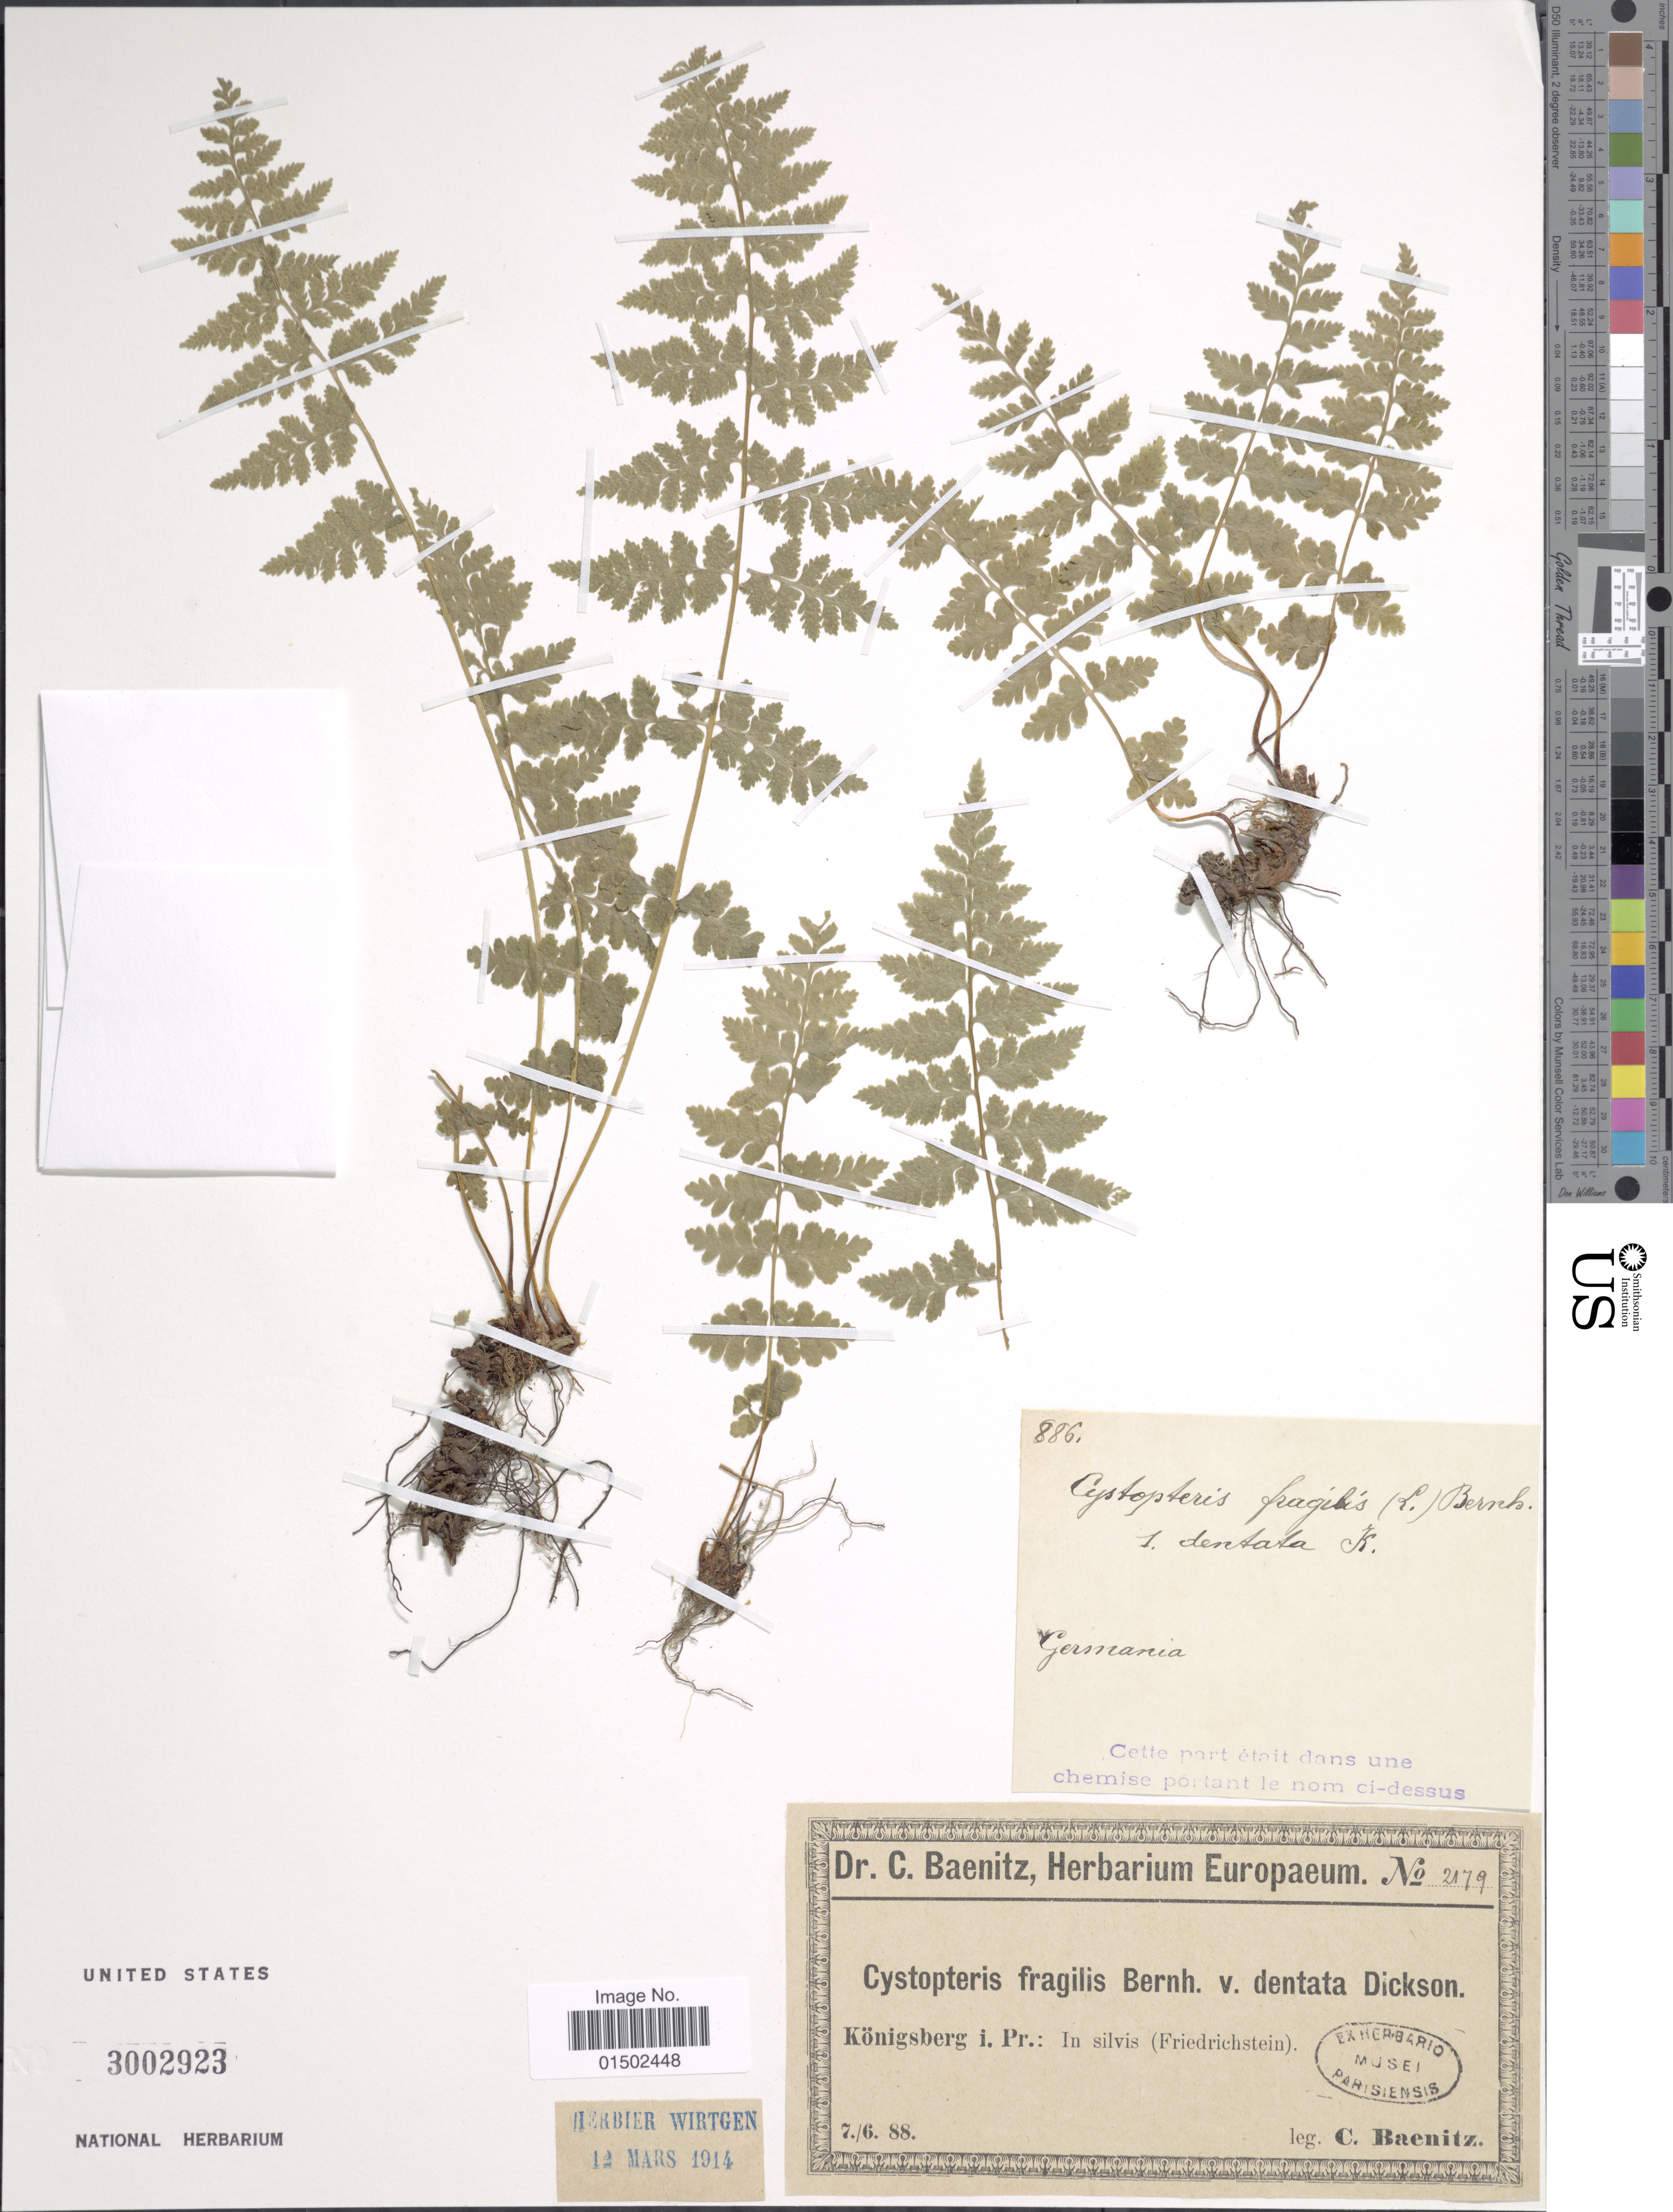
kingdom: Plantae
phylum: Tracheophyta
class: Polypodiopsida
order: Polypodiales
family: Cystopteridaceae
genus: Cystopteris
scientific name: Cystopteris fragilis var. dentata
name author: (Sw.) Hook.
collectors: C. G. Baenitz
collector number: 2179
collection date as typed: Transcribed d/m/y: 7/6/88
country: Germany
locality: Konigsberg i. Pr: In silvis (Friedrichstein)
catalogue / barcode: US 3002923